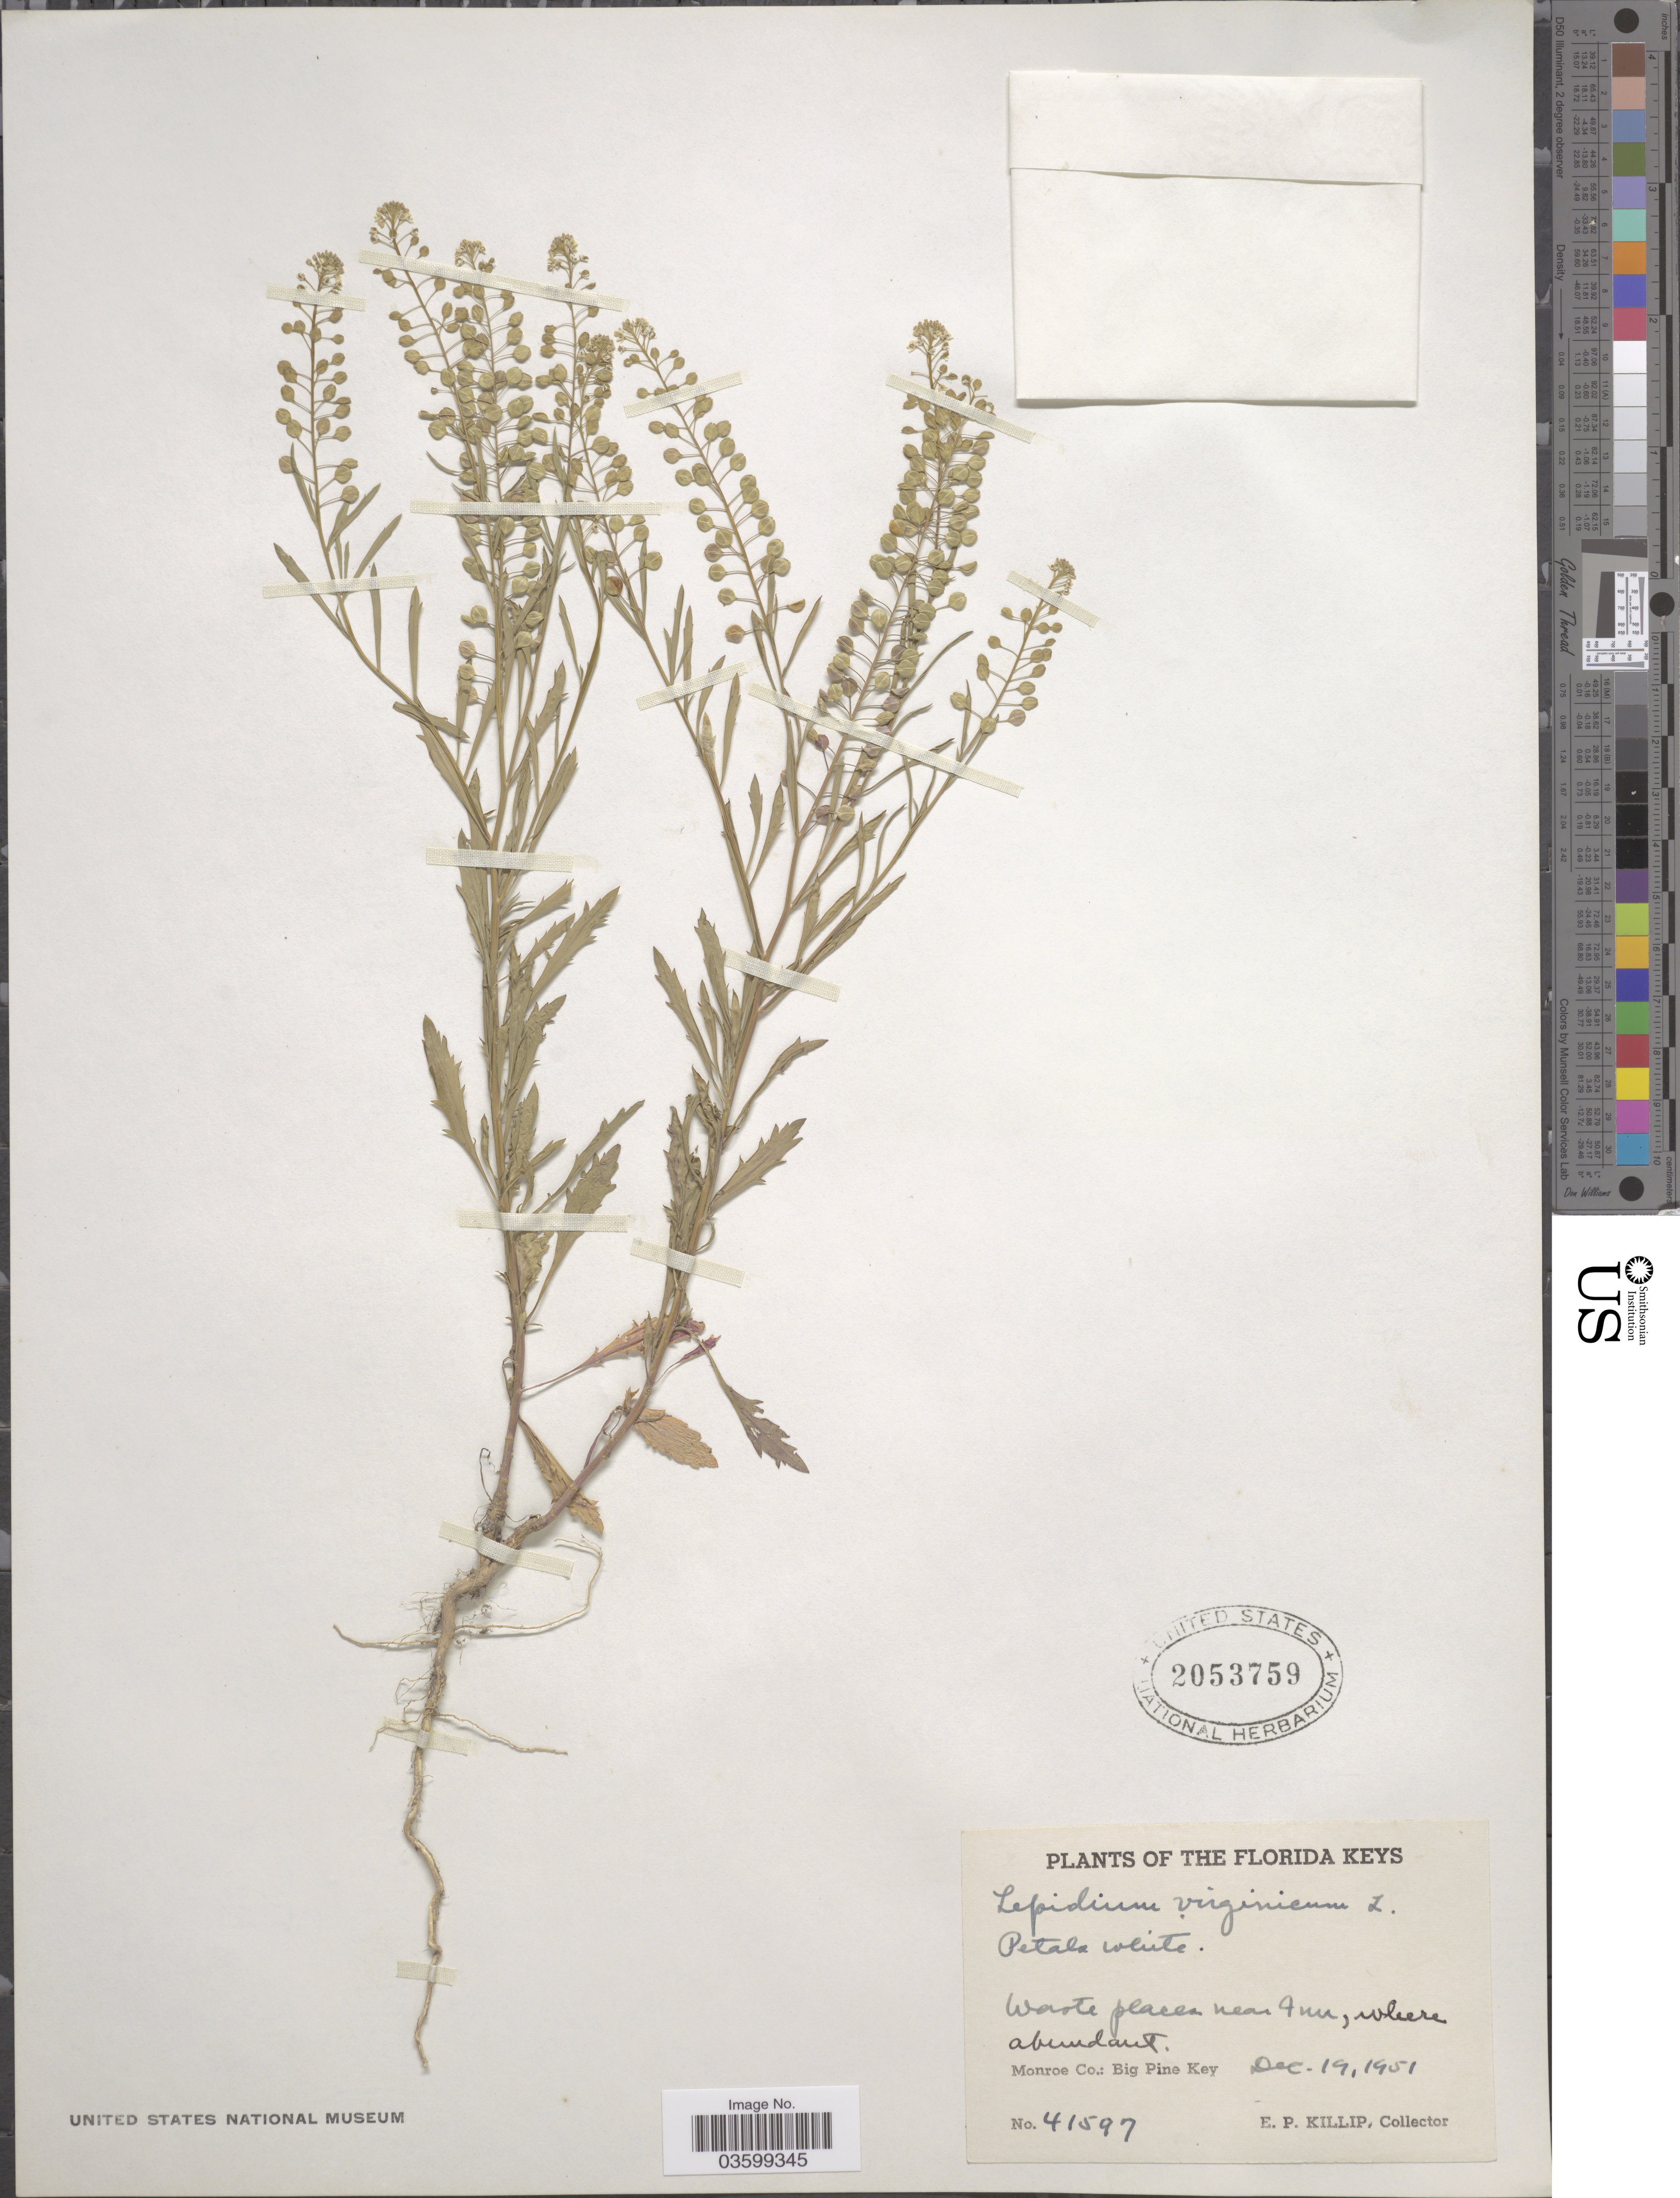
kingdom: Plantae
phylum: Tracheophyta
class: Magnoliopsida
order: Brassicales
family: Brassicaceae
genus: Lepidium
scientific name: Lepidium virginicum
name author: L.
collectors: E. P. Killip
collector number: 41597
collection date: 1951-12-19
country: United States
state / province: Florida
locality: The Florida Keys. Waste places near Inn. Monroe Co.: Big Pine Key.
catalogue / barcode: US 2053759